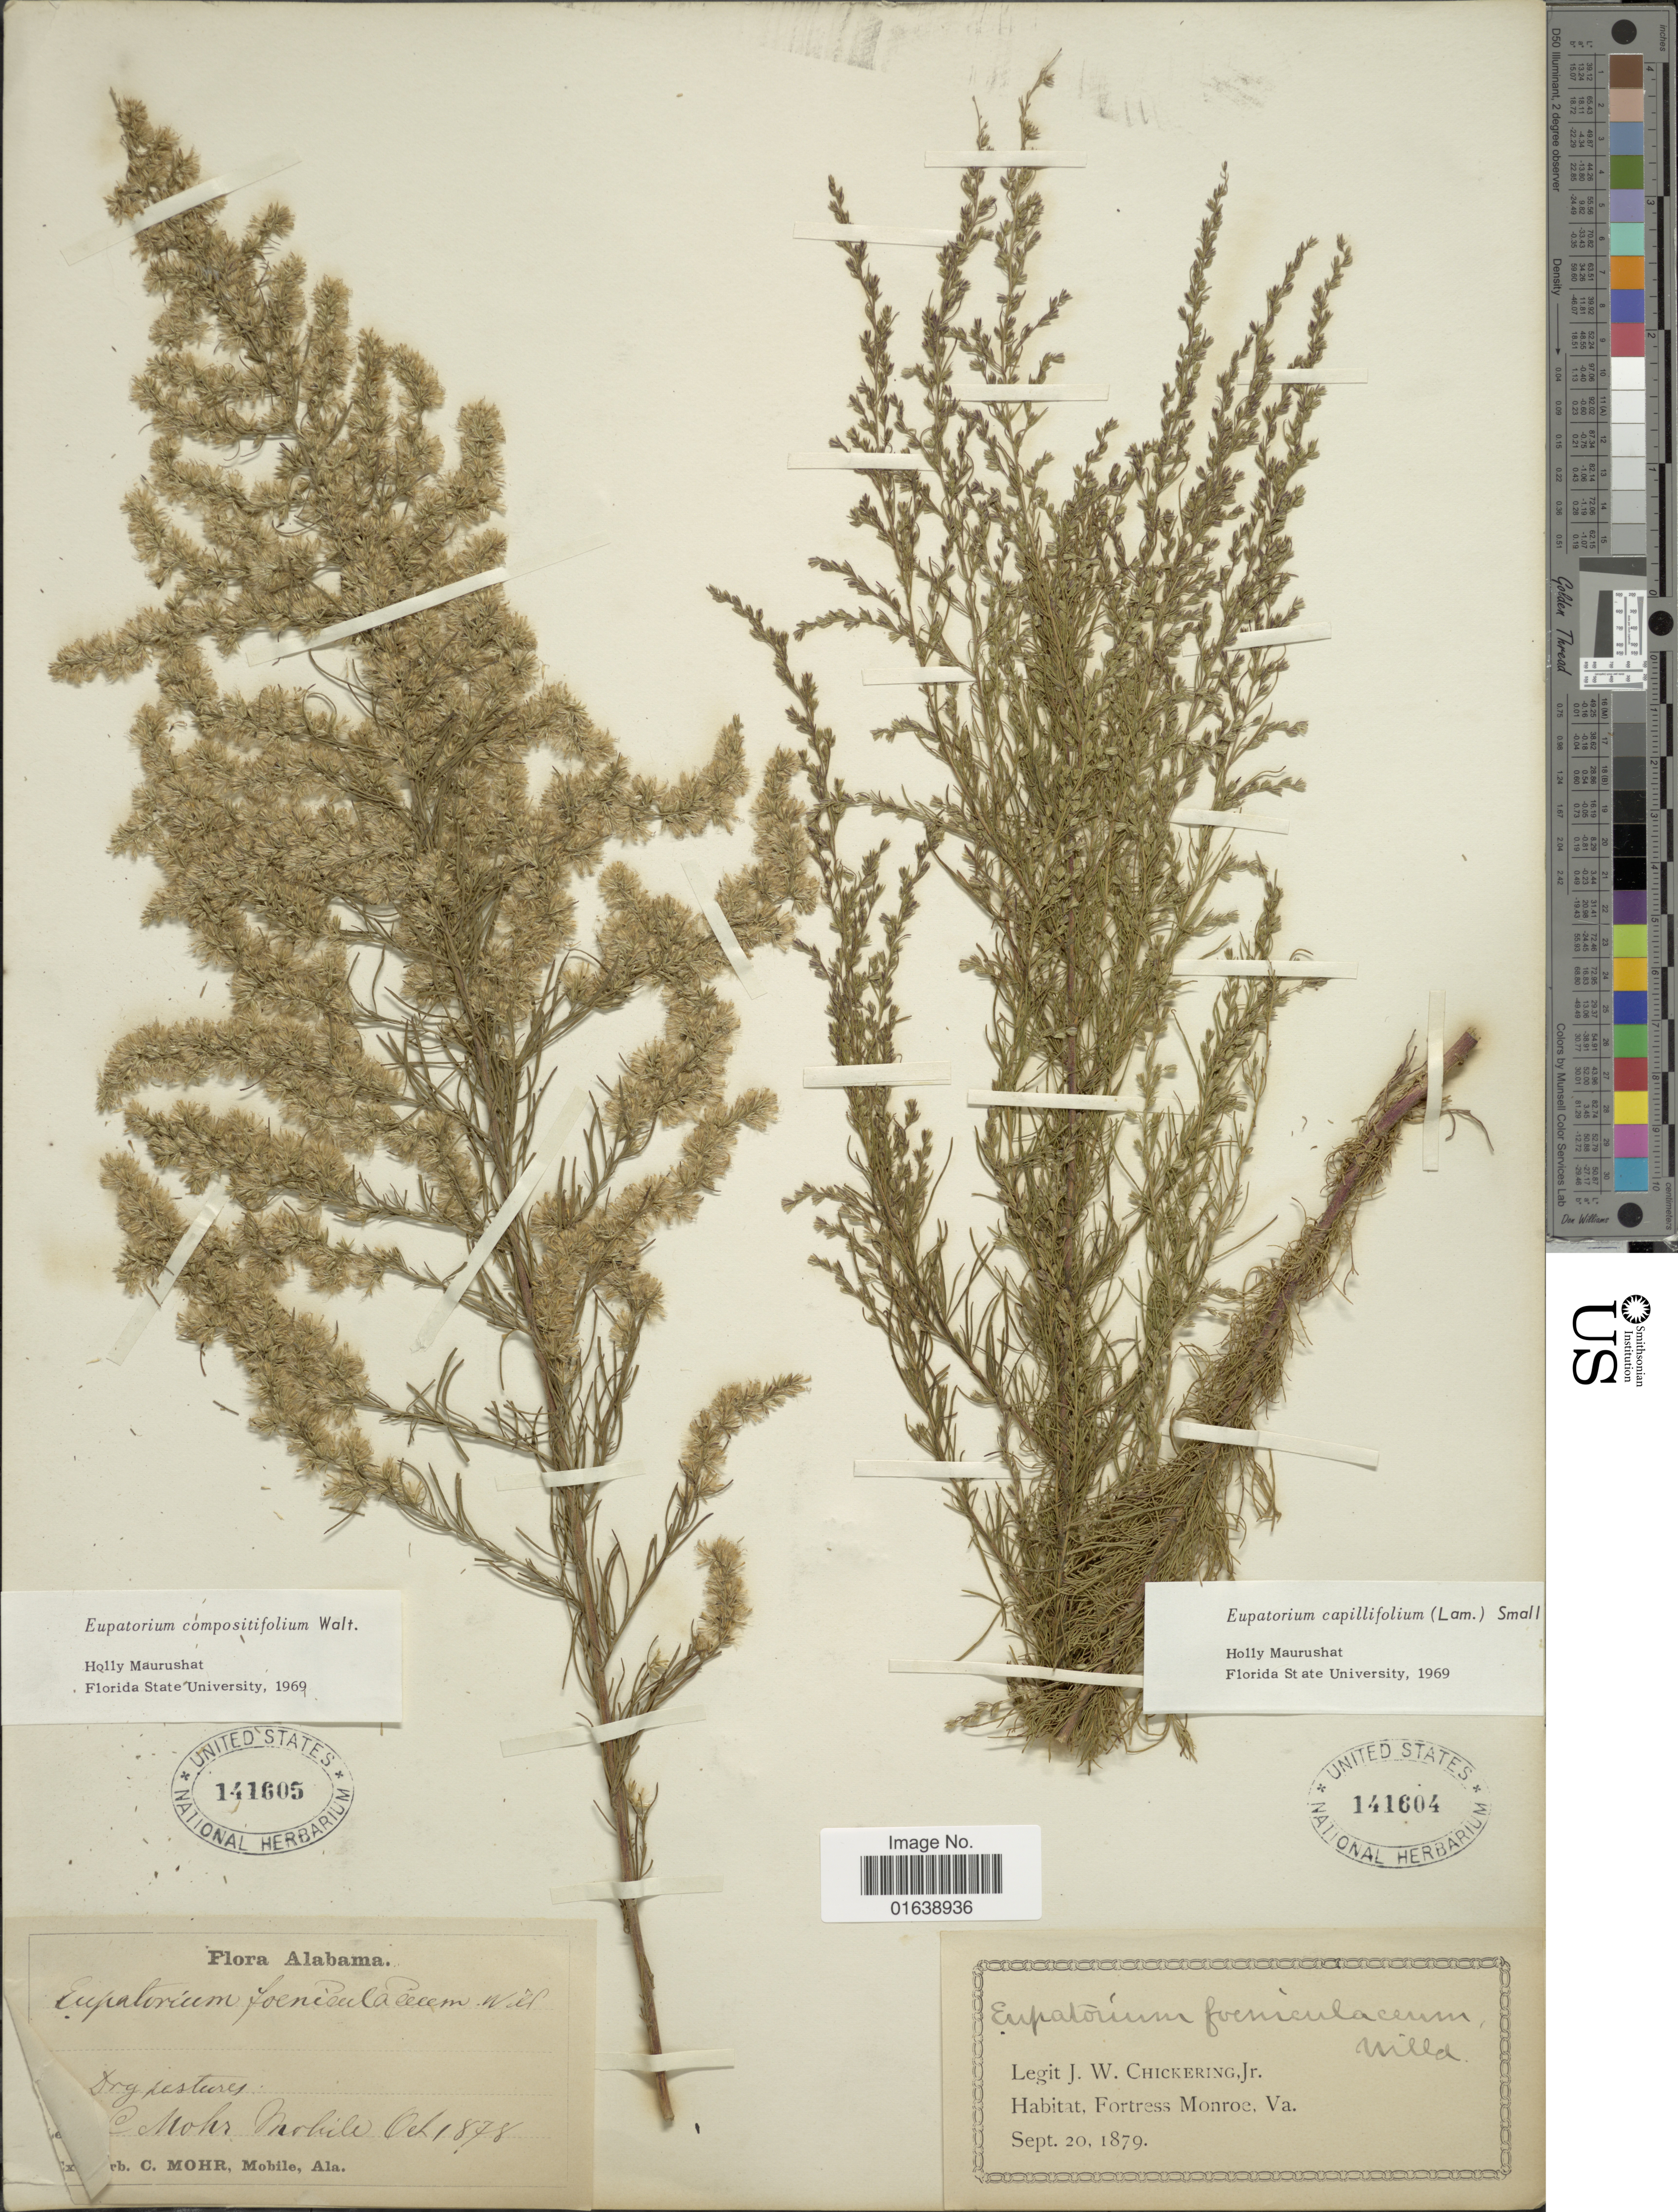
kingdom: Plantae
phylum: Tracheophyta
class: Magnoliopsida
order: Asterales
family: Asteraceae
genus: Eupatorium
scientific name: Eupatorium capillifolium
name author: (Lam.) Small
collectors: J. Chickering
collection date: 1879-09-20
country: United States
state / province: Virginia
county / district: City of Hampton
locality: Fortress Monroe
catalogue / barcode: US 141604